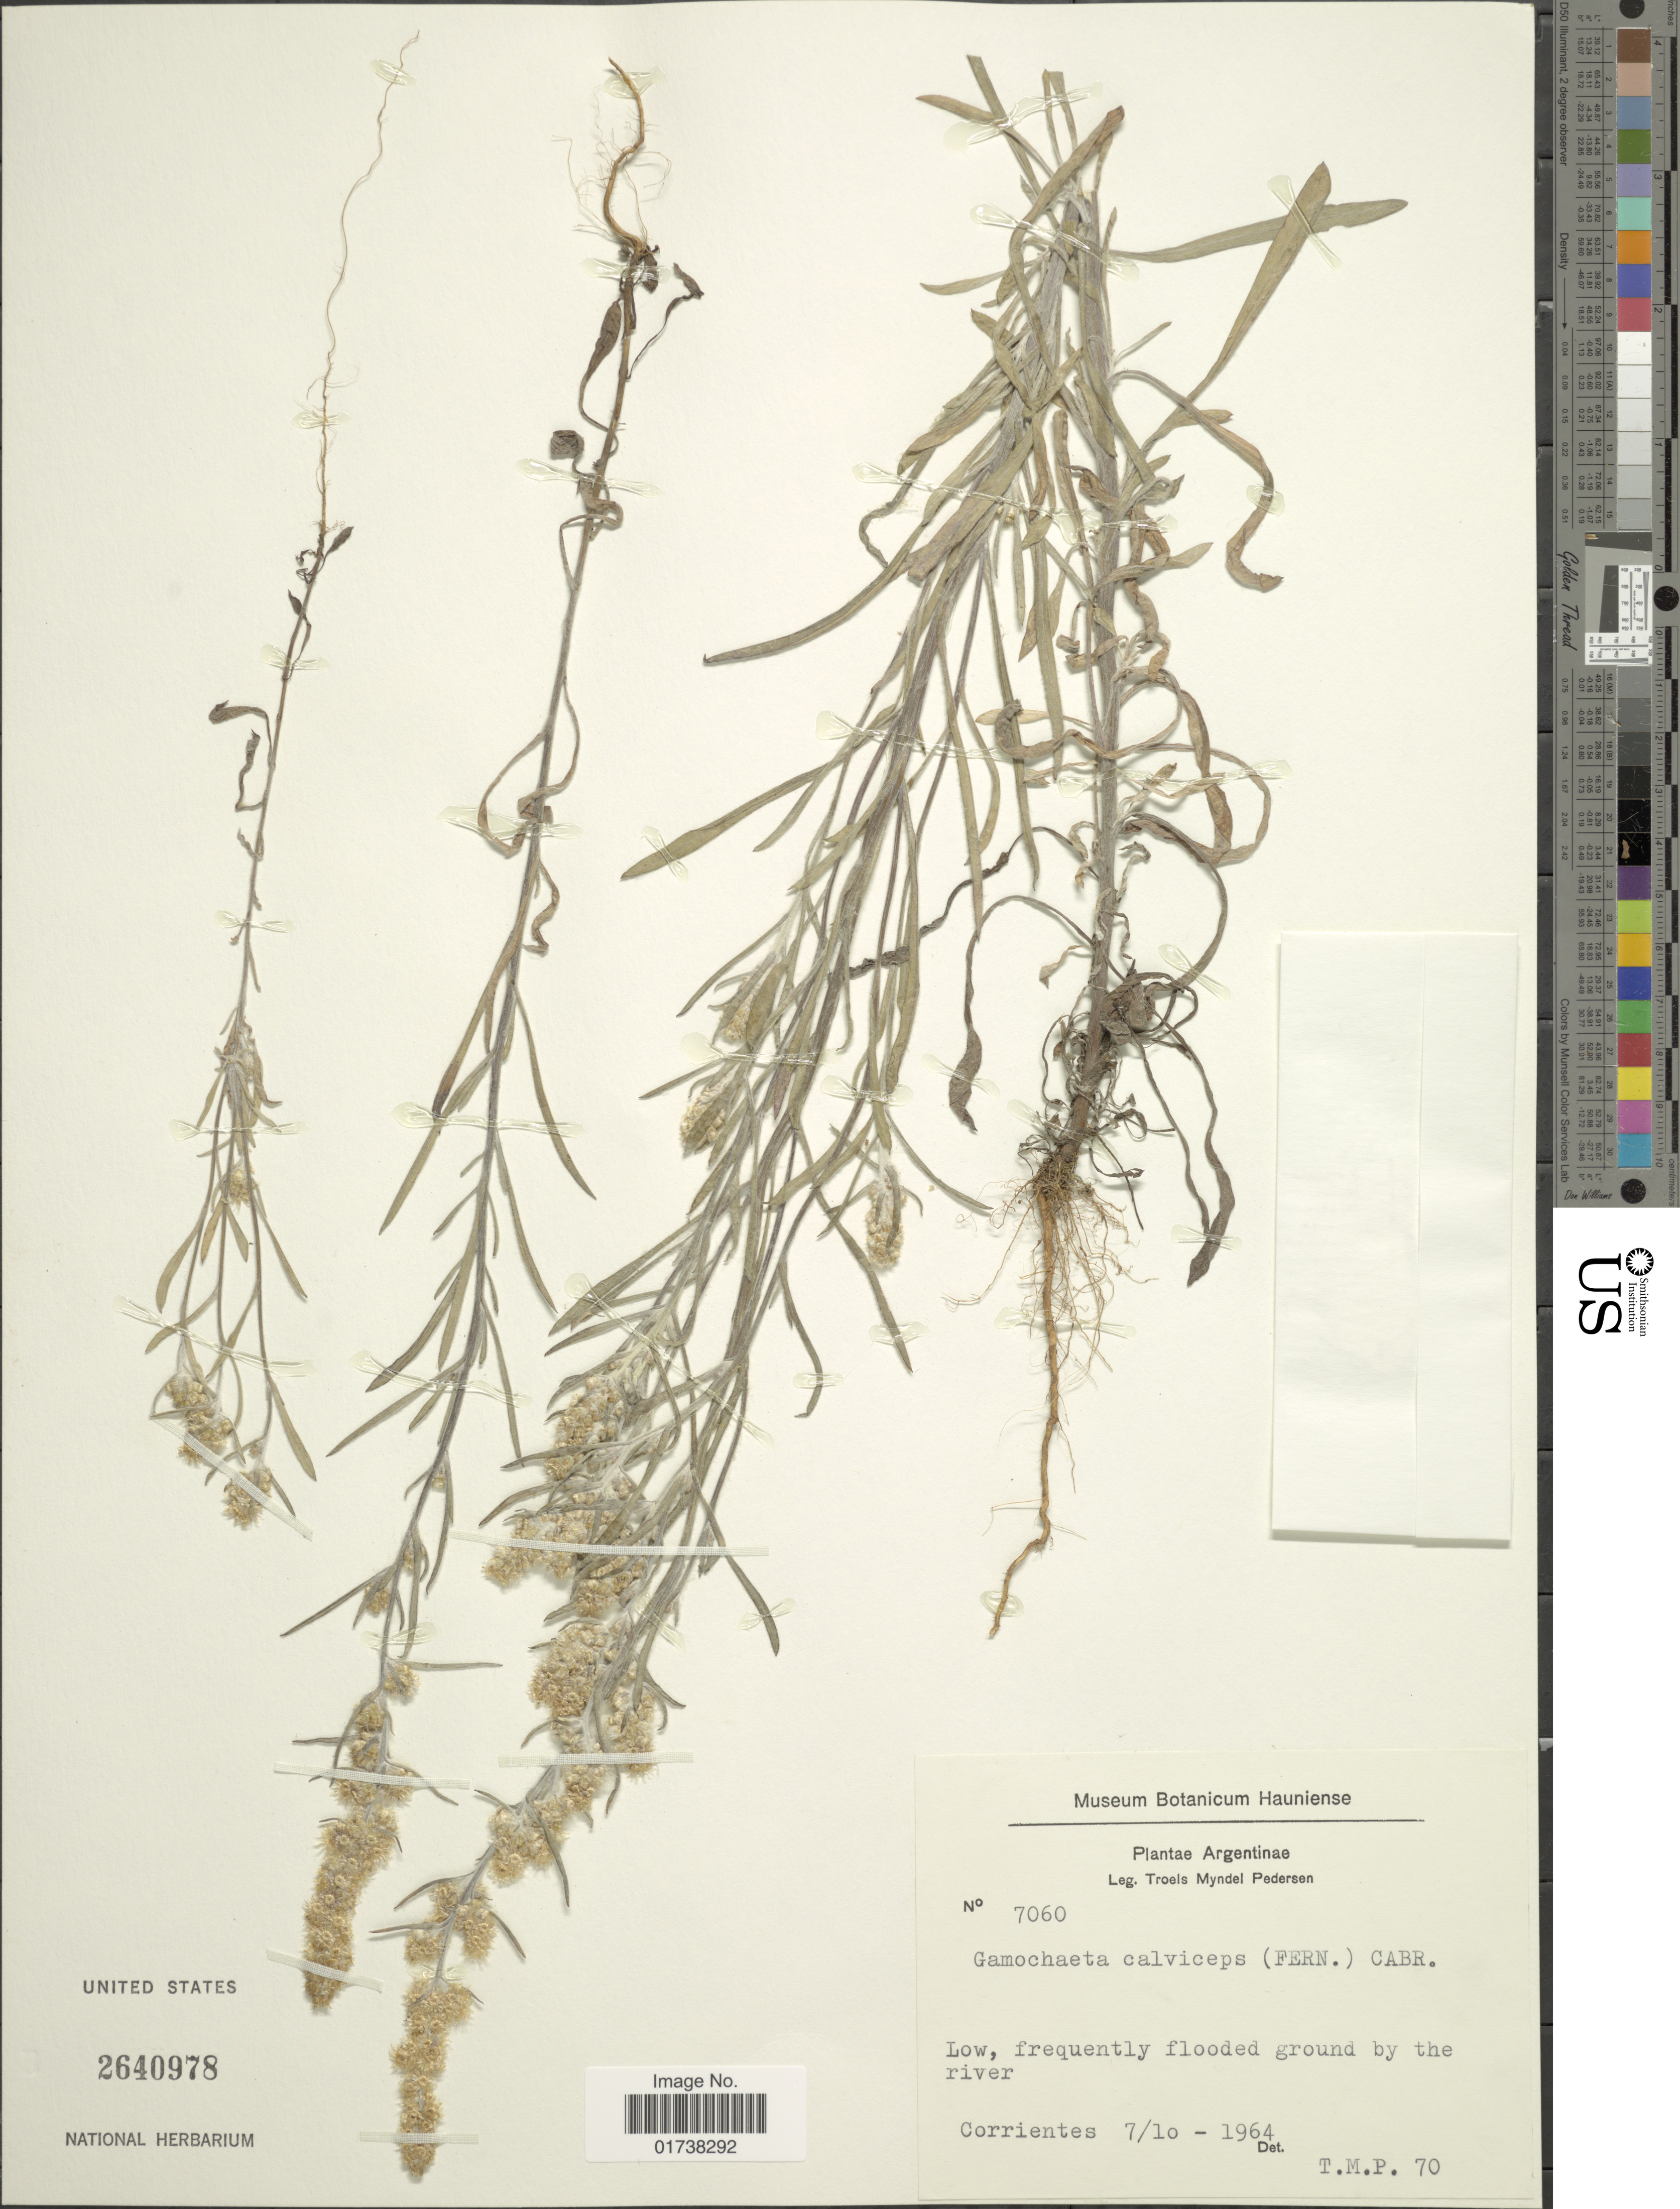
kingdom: Plantae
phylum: Tracheophyta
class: Magnoliopsida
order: Asterales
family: Asteraceae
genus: Gamochaeta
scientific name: Gamochaeta claviceps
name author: (Fernald) Cabrera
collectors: T. Pederson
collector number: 7060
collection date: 1964-10-07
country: Argentina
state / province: Corrientes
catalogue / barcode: US 2640978